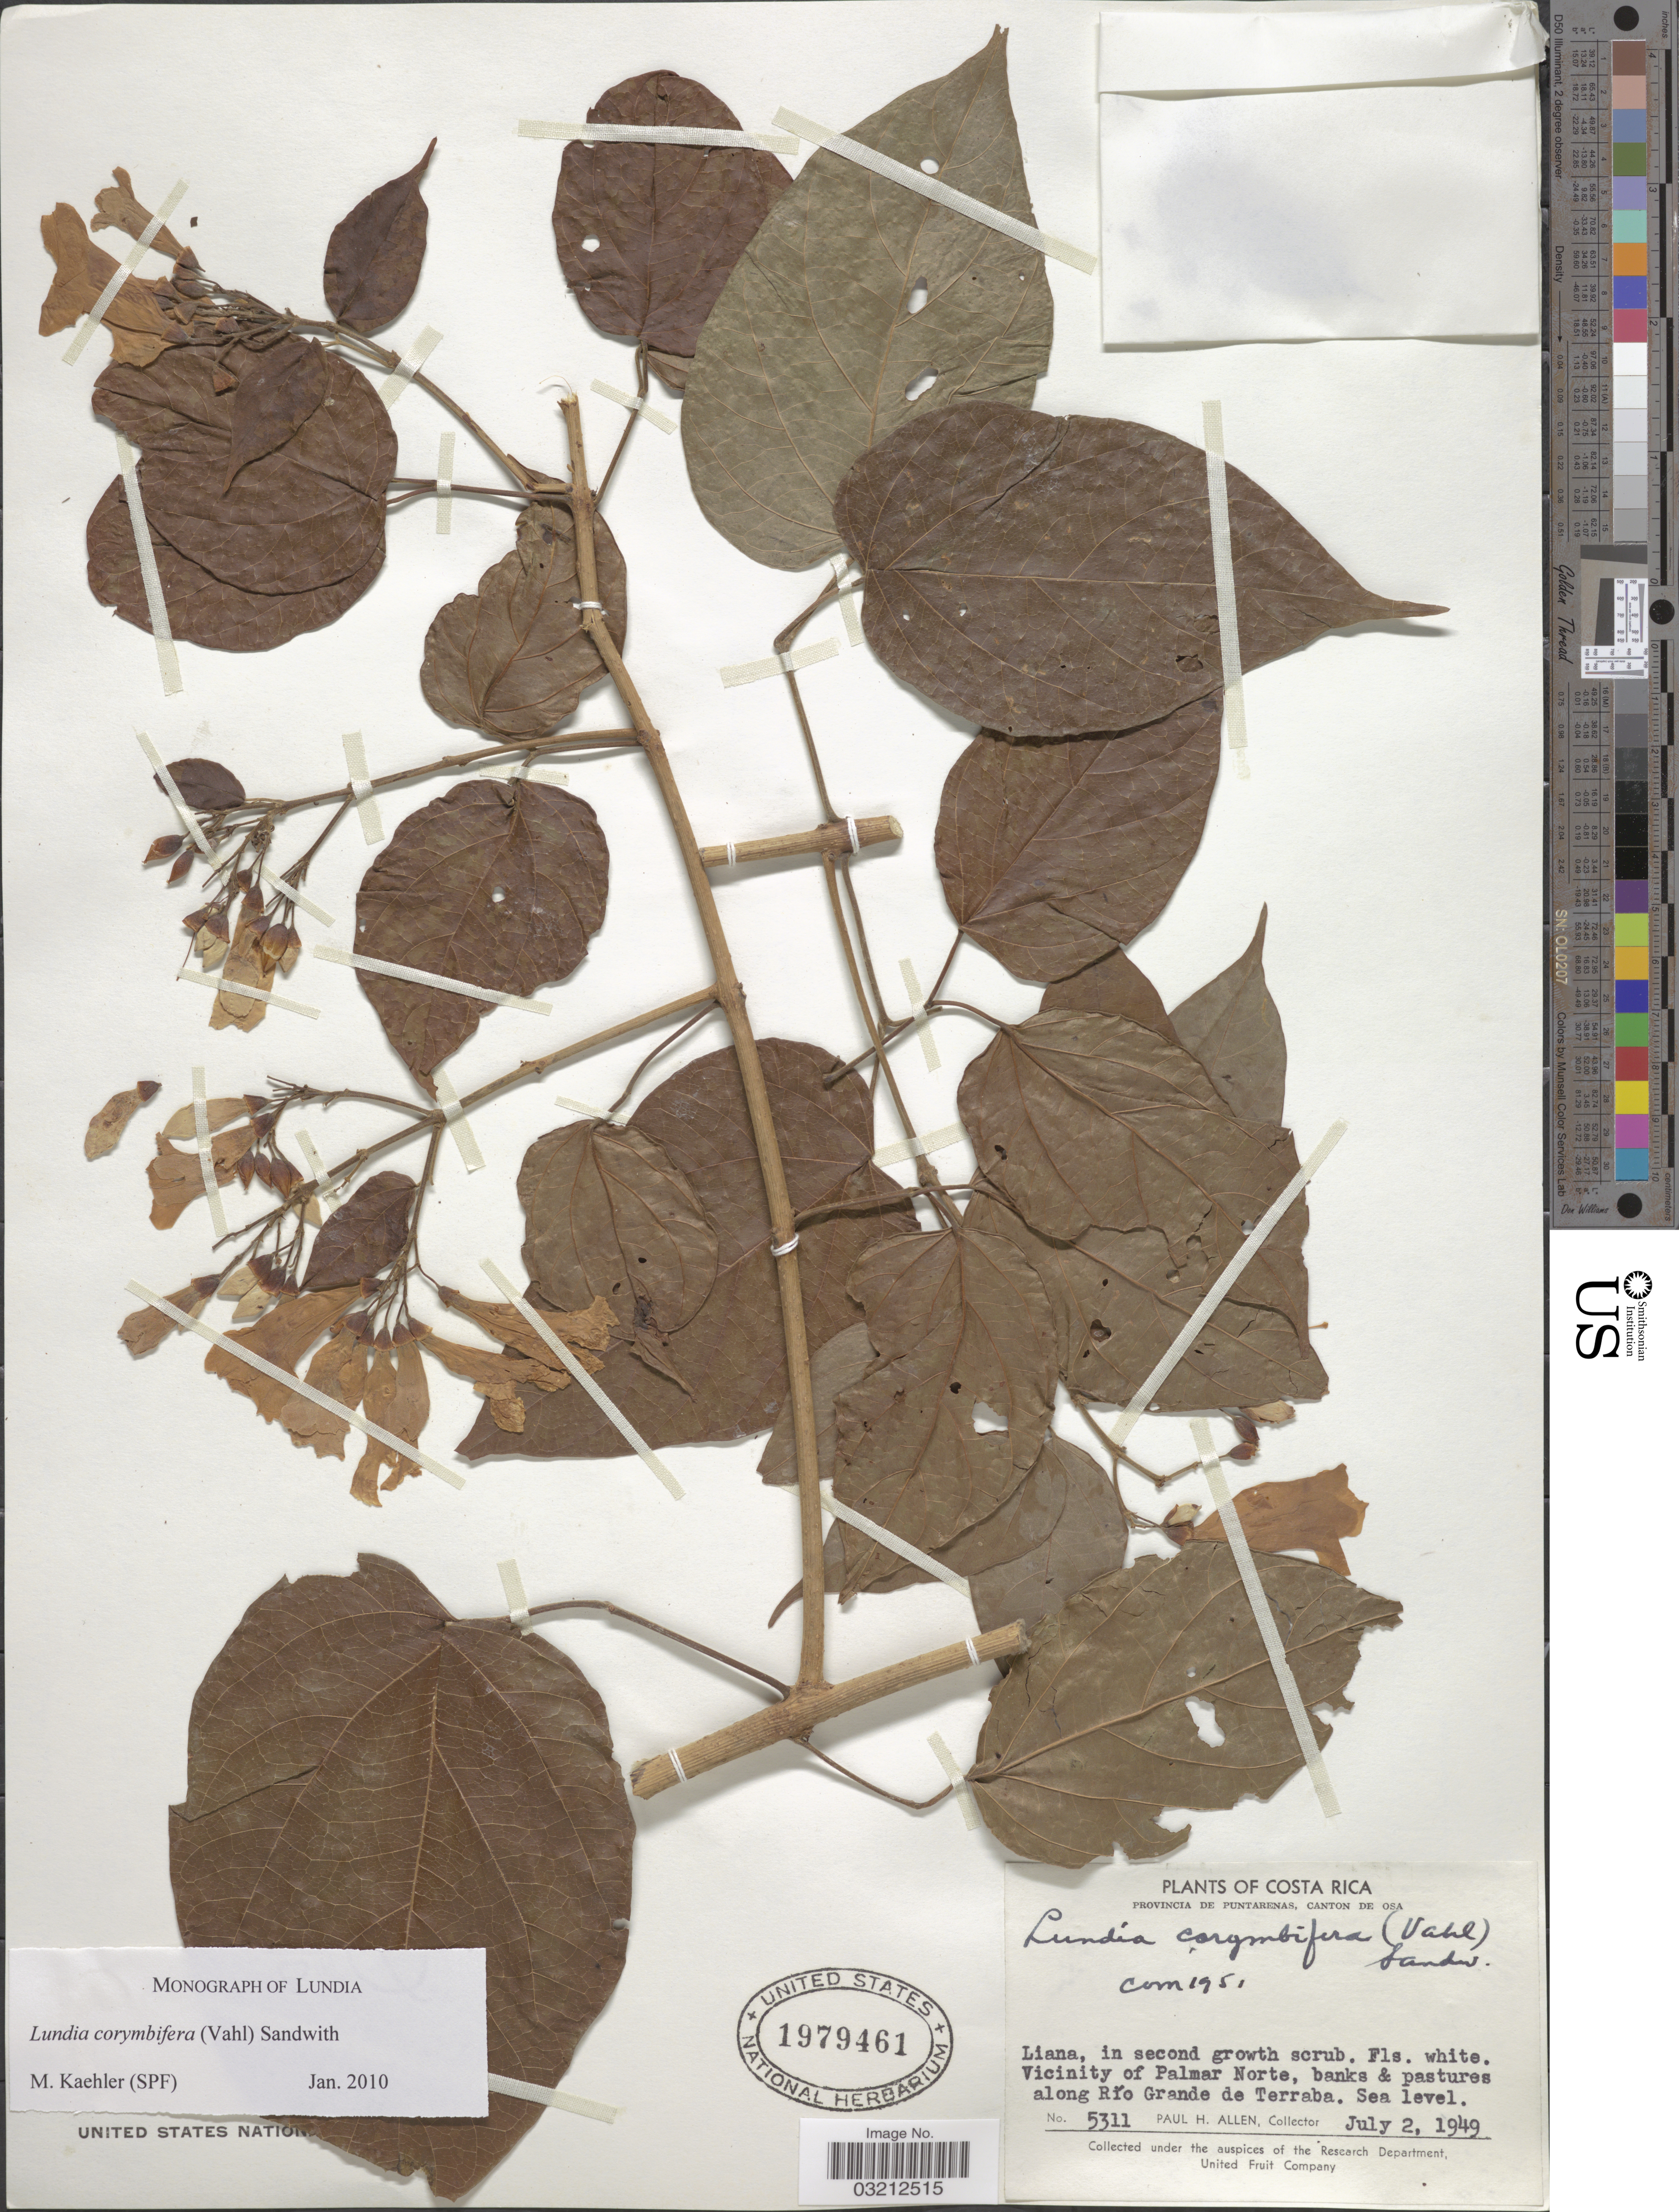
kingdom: Plantae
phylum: Tracheophyta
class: Magnoliopsida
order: Lamiales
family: Bignoniaceae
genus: Lundia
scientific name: Lundia corymbifera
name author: (Vahl) Sandwith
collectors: P. H. Allen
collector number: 5311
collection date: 1949-07-02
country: Costa Rica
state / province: Puntarenas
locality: Canton de Osa. Vicinity of Palmar Norte, banks & pastures along Río Grande de Terraba.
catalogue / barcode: US 1979461